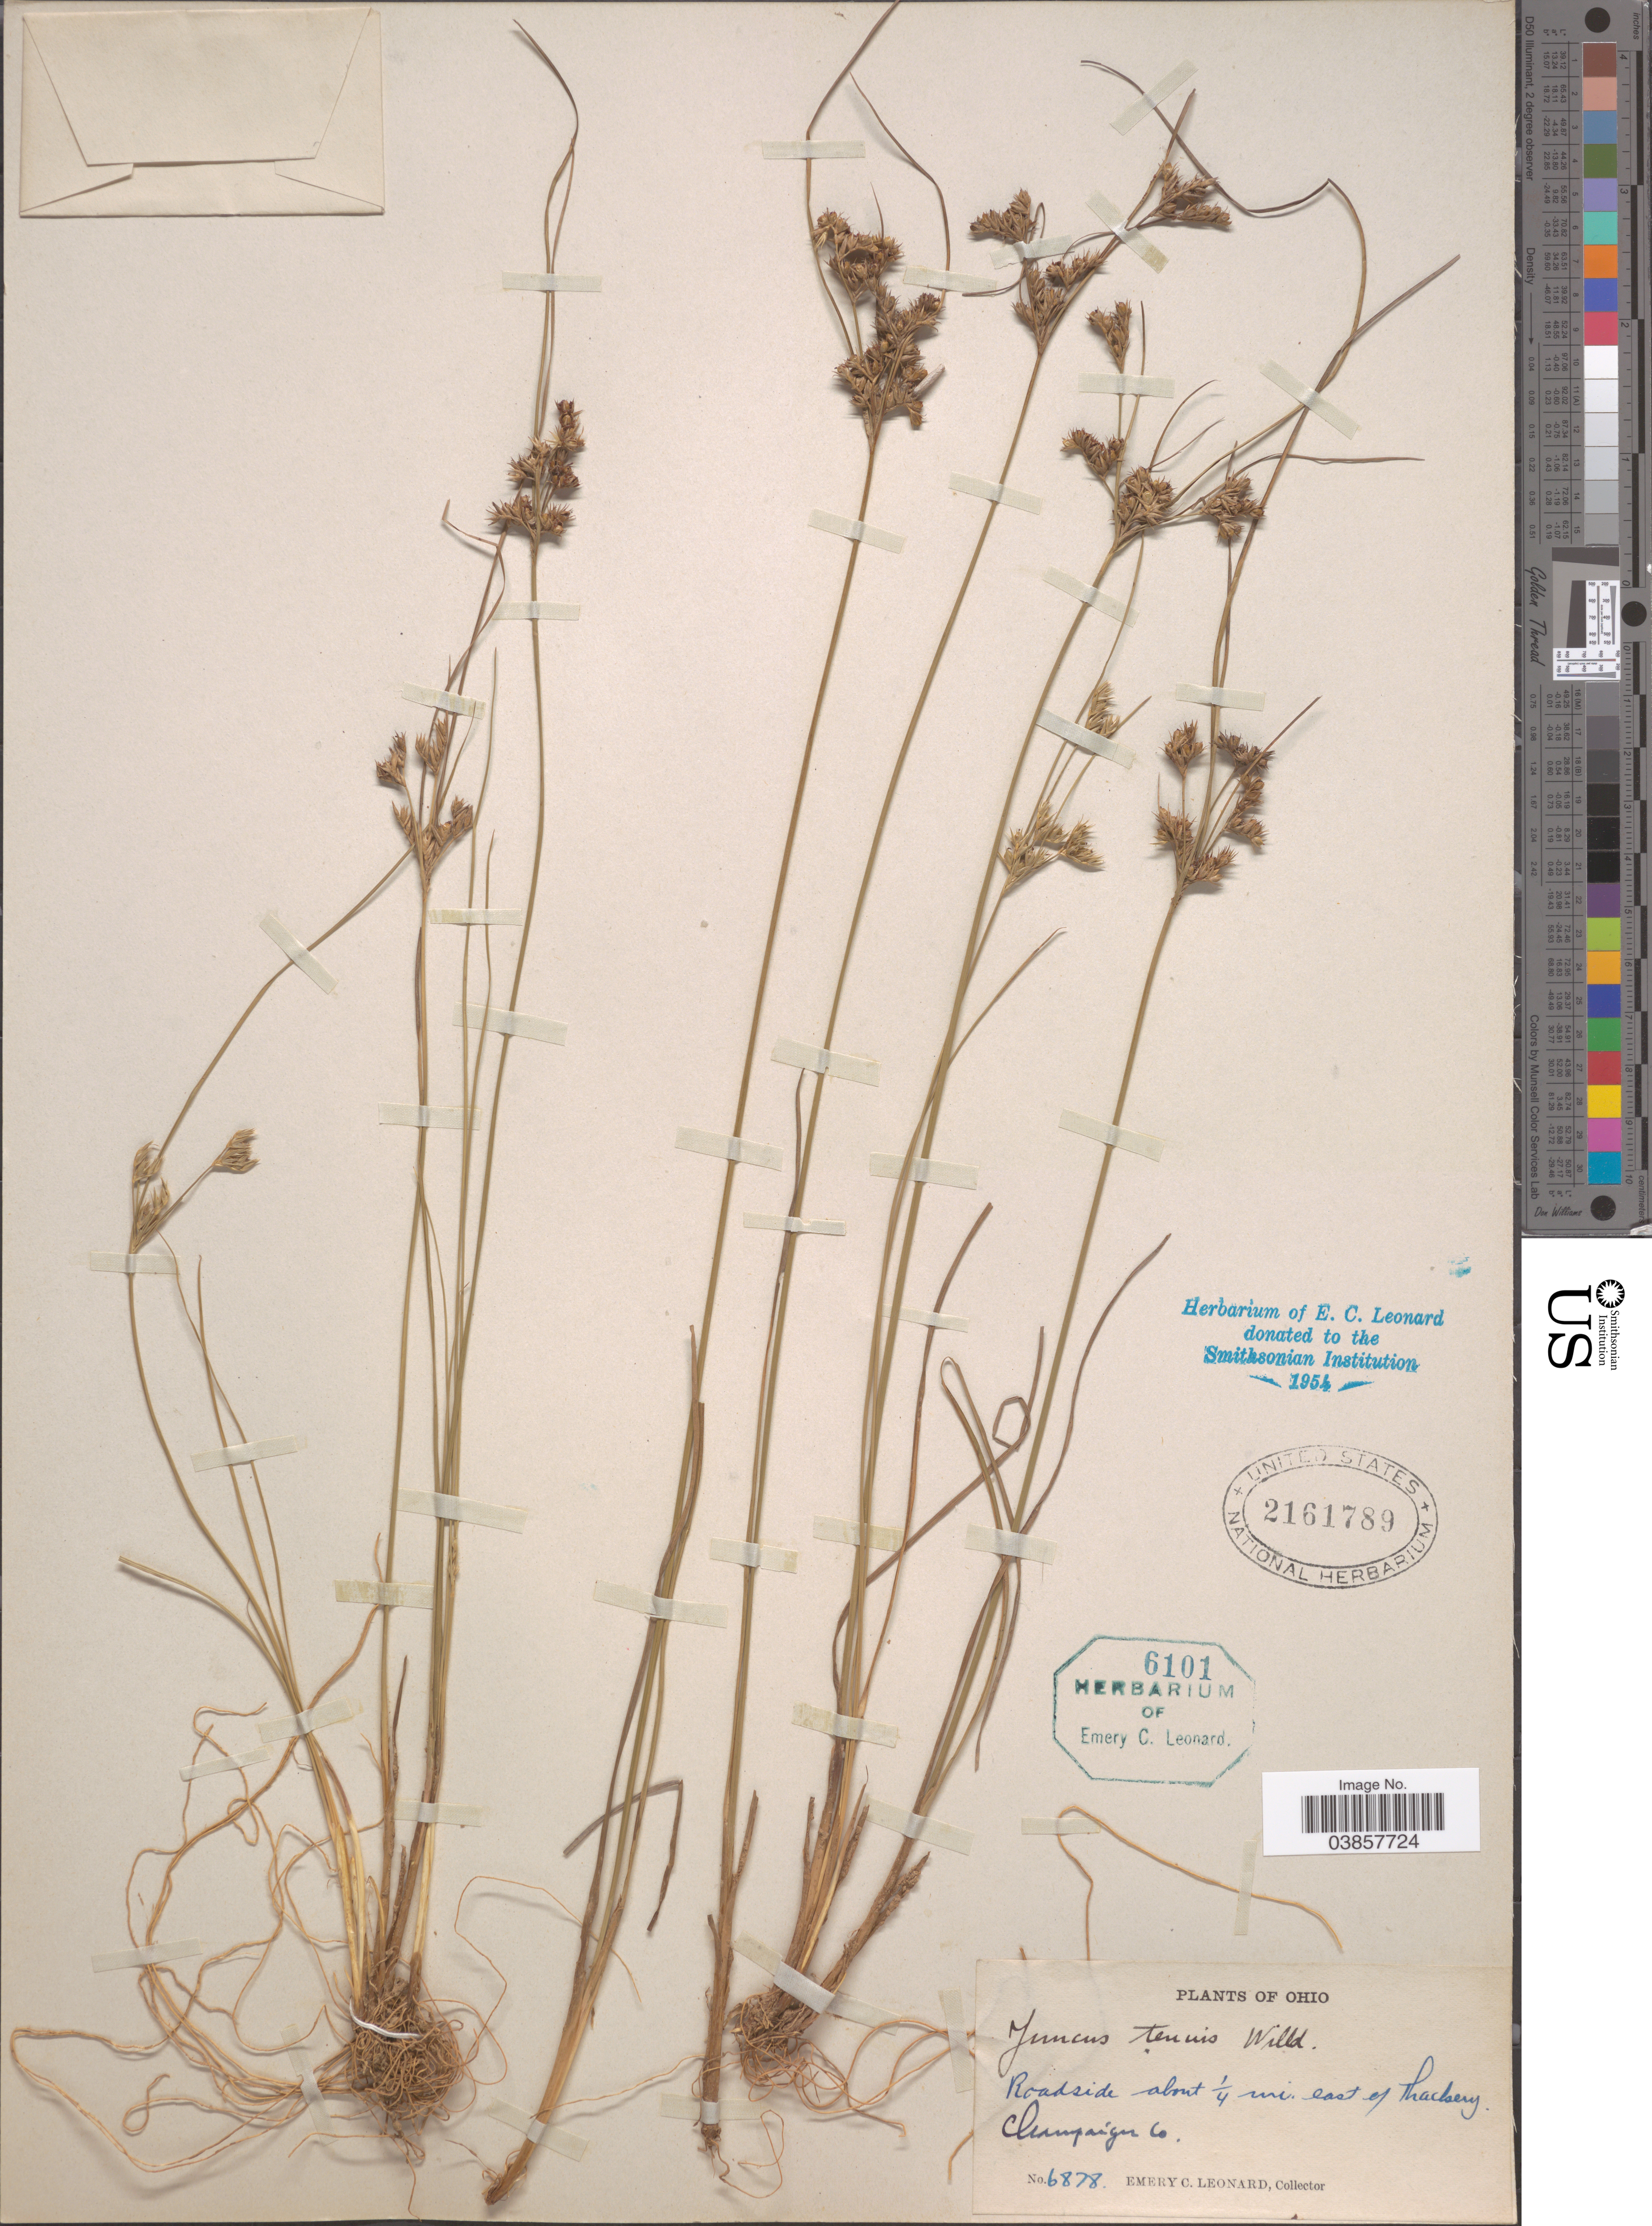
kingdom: Plantae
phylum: Tracheophyta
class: Liliopsida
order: Poales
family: Juncaceae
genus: Juncus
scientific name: Juncus tenuis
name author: Willd.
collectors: E. C. Leonard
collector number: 6878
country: United States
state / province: Ohio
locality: Roadside about ¼ mi. east of Thackery. Champaign Co.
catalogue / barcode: US 2161789